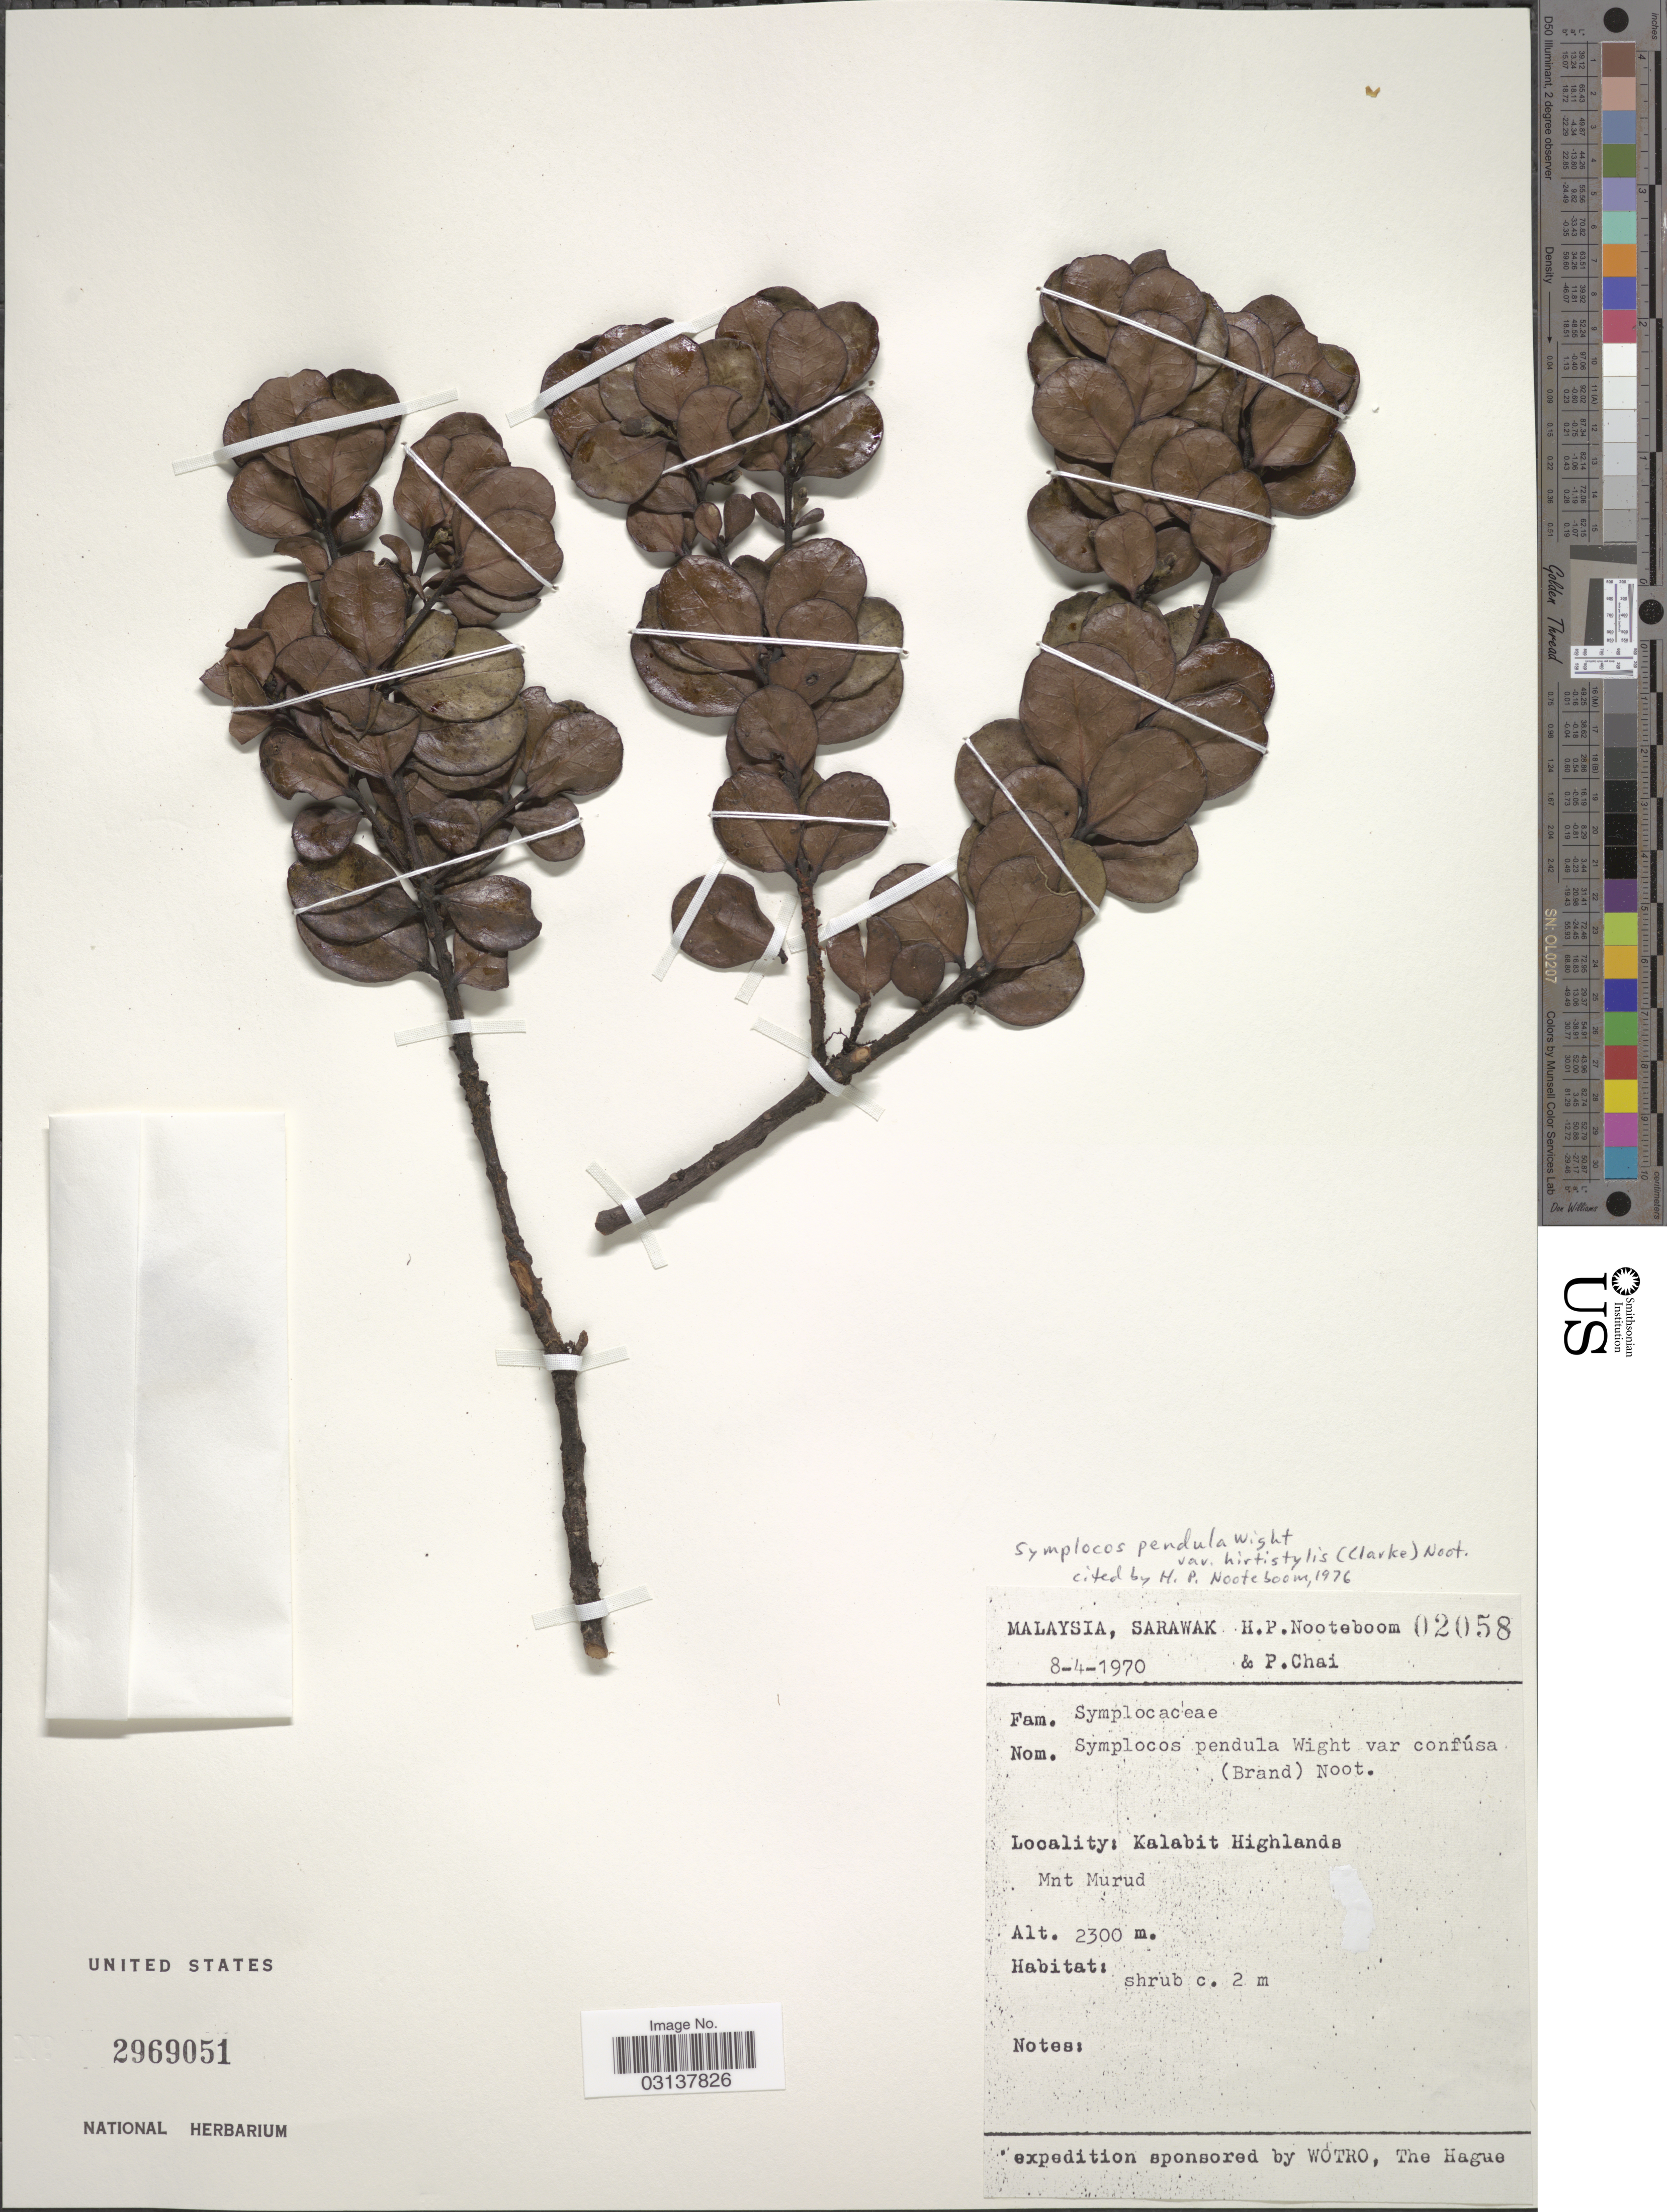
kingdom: Plantae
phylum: Tracheophyta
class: Magnoliopsida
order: Ericales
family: Symplocaceae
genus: Cordyloblaste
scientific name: Cordyloblaste pendula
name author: (Wight) Alston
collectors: H. P. Nooteboom & P. Chai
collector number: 02058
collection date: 1970-04-08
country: Malaysia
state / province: Sarawak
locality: Kalibit Highlands. Mnt Murud.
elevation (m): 2300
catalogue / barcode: US 2969051